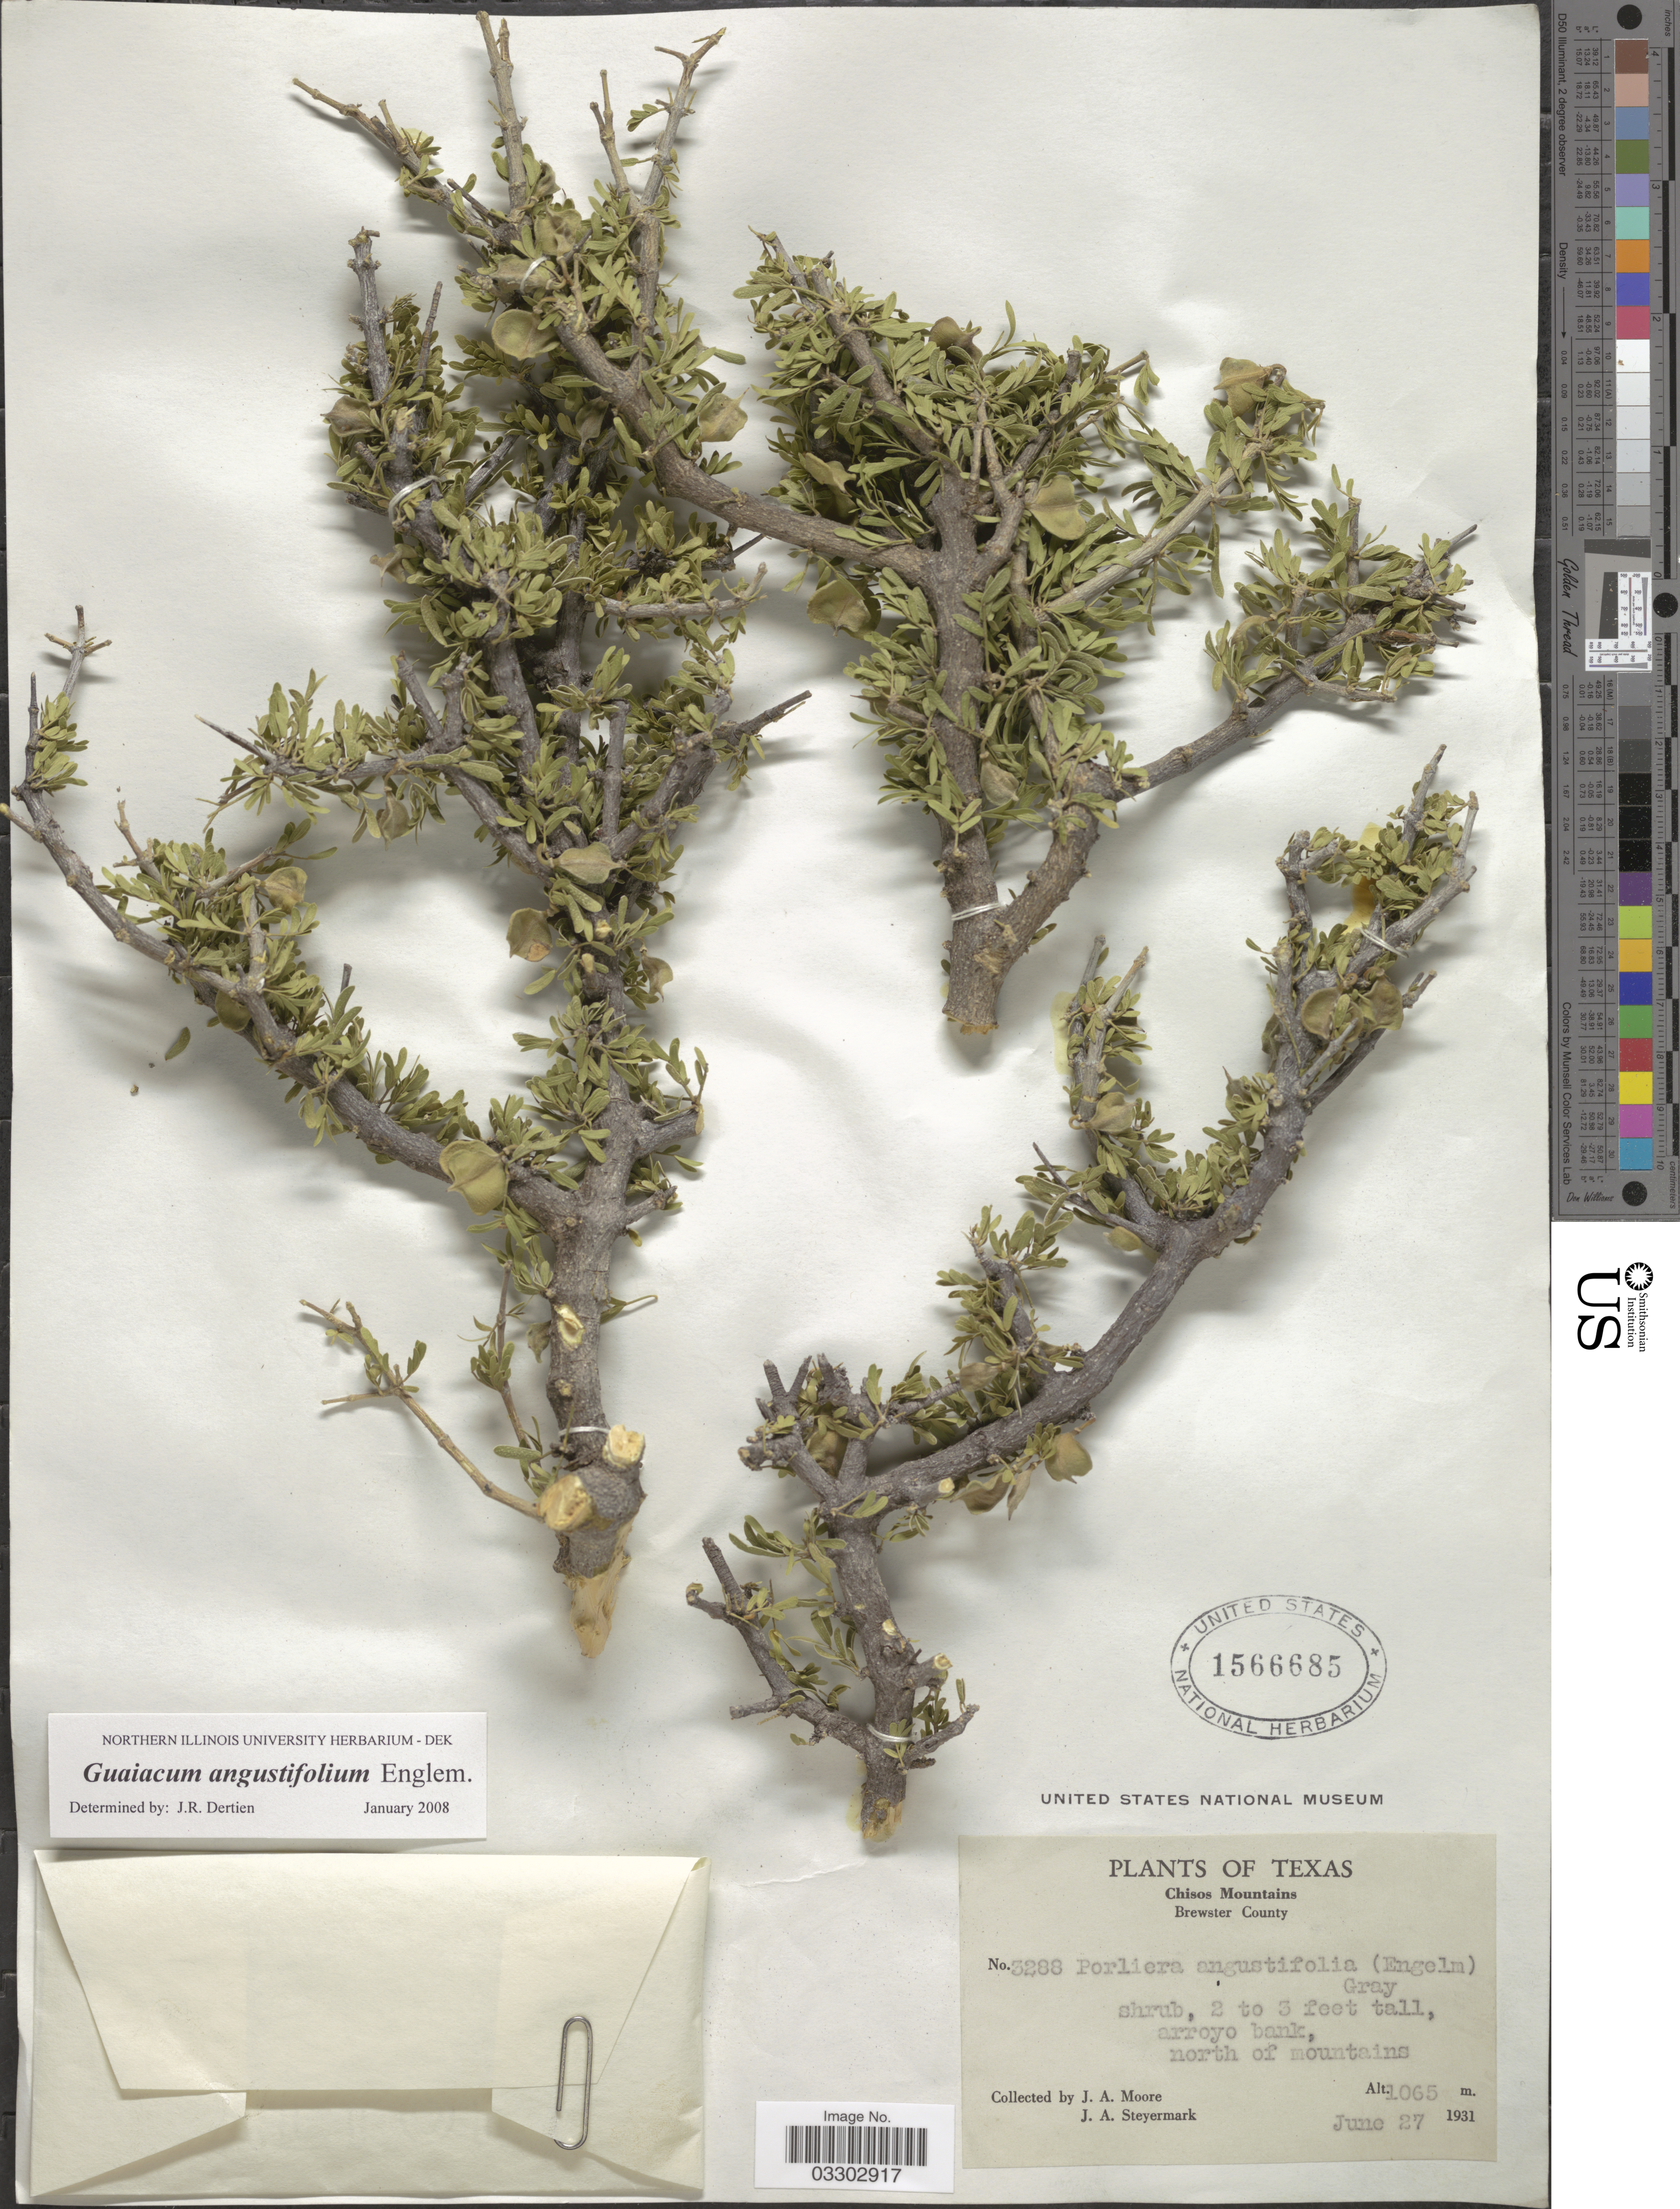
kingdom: Plantae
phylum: Tracheophyta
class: Magnoliopsida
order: Zygophyllales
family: Zygophyllaceae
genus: Guaiacum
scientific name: Guaiacum angustifolium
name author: Engelm.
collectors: J. A. Moore & J. Steyermark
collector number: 3288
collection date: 1931-06-27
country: United States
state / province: Texas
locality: Chisos Mountains. Brewster County. Arroyo bank, north of mountains.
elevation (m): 1065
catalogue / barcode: US 1566685